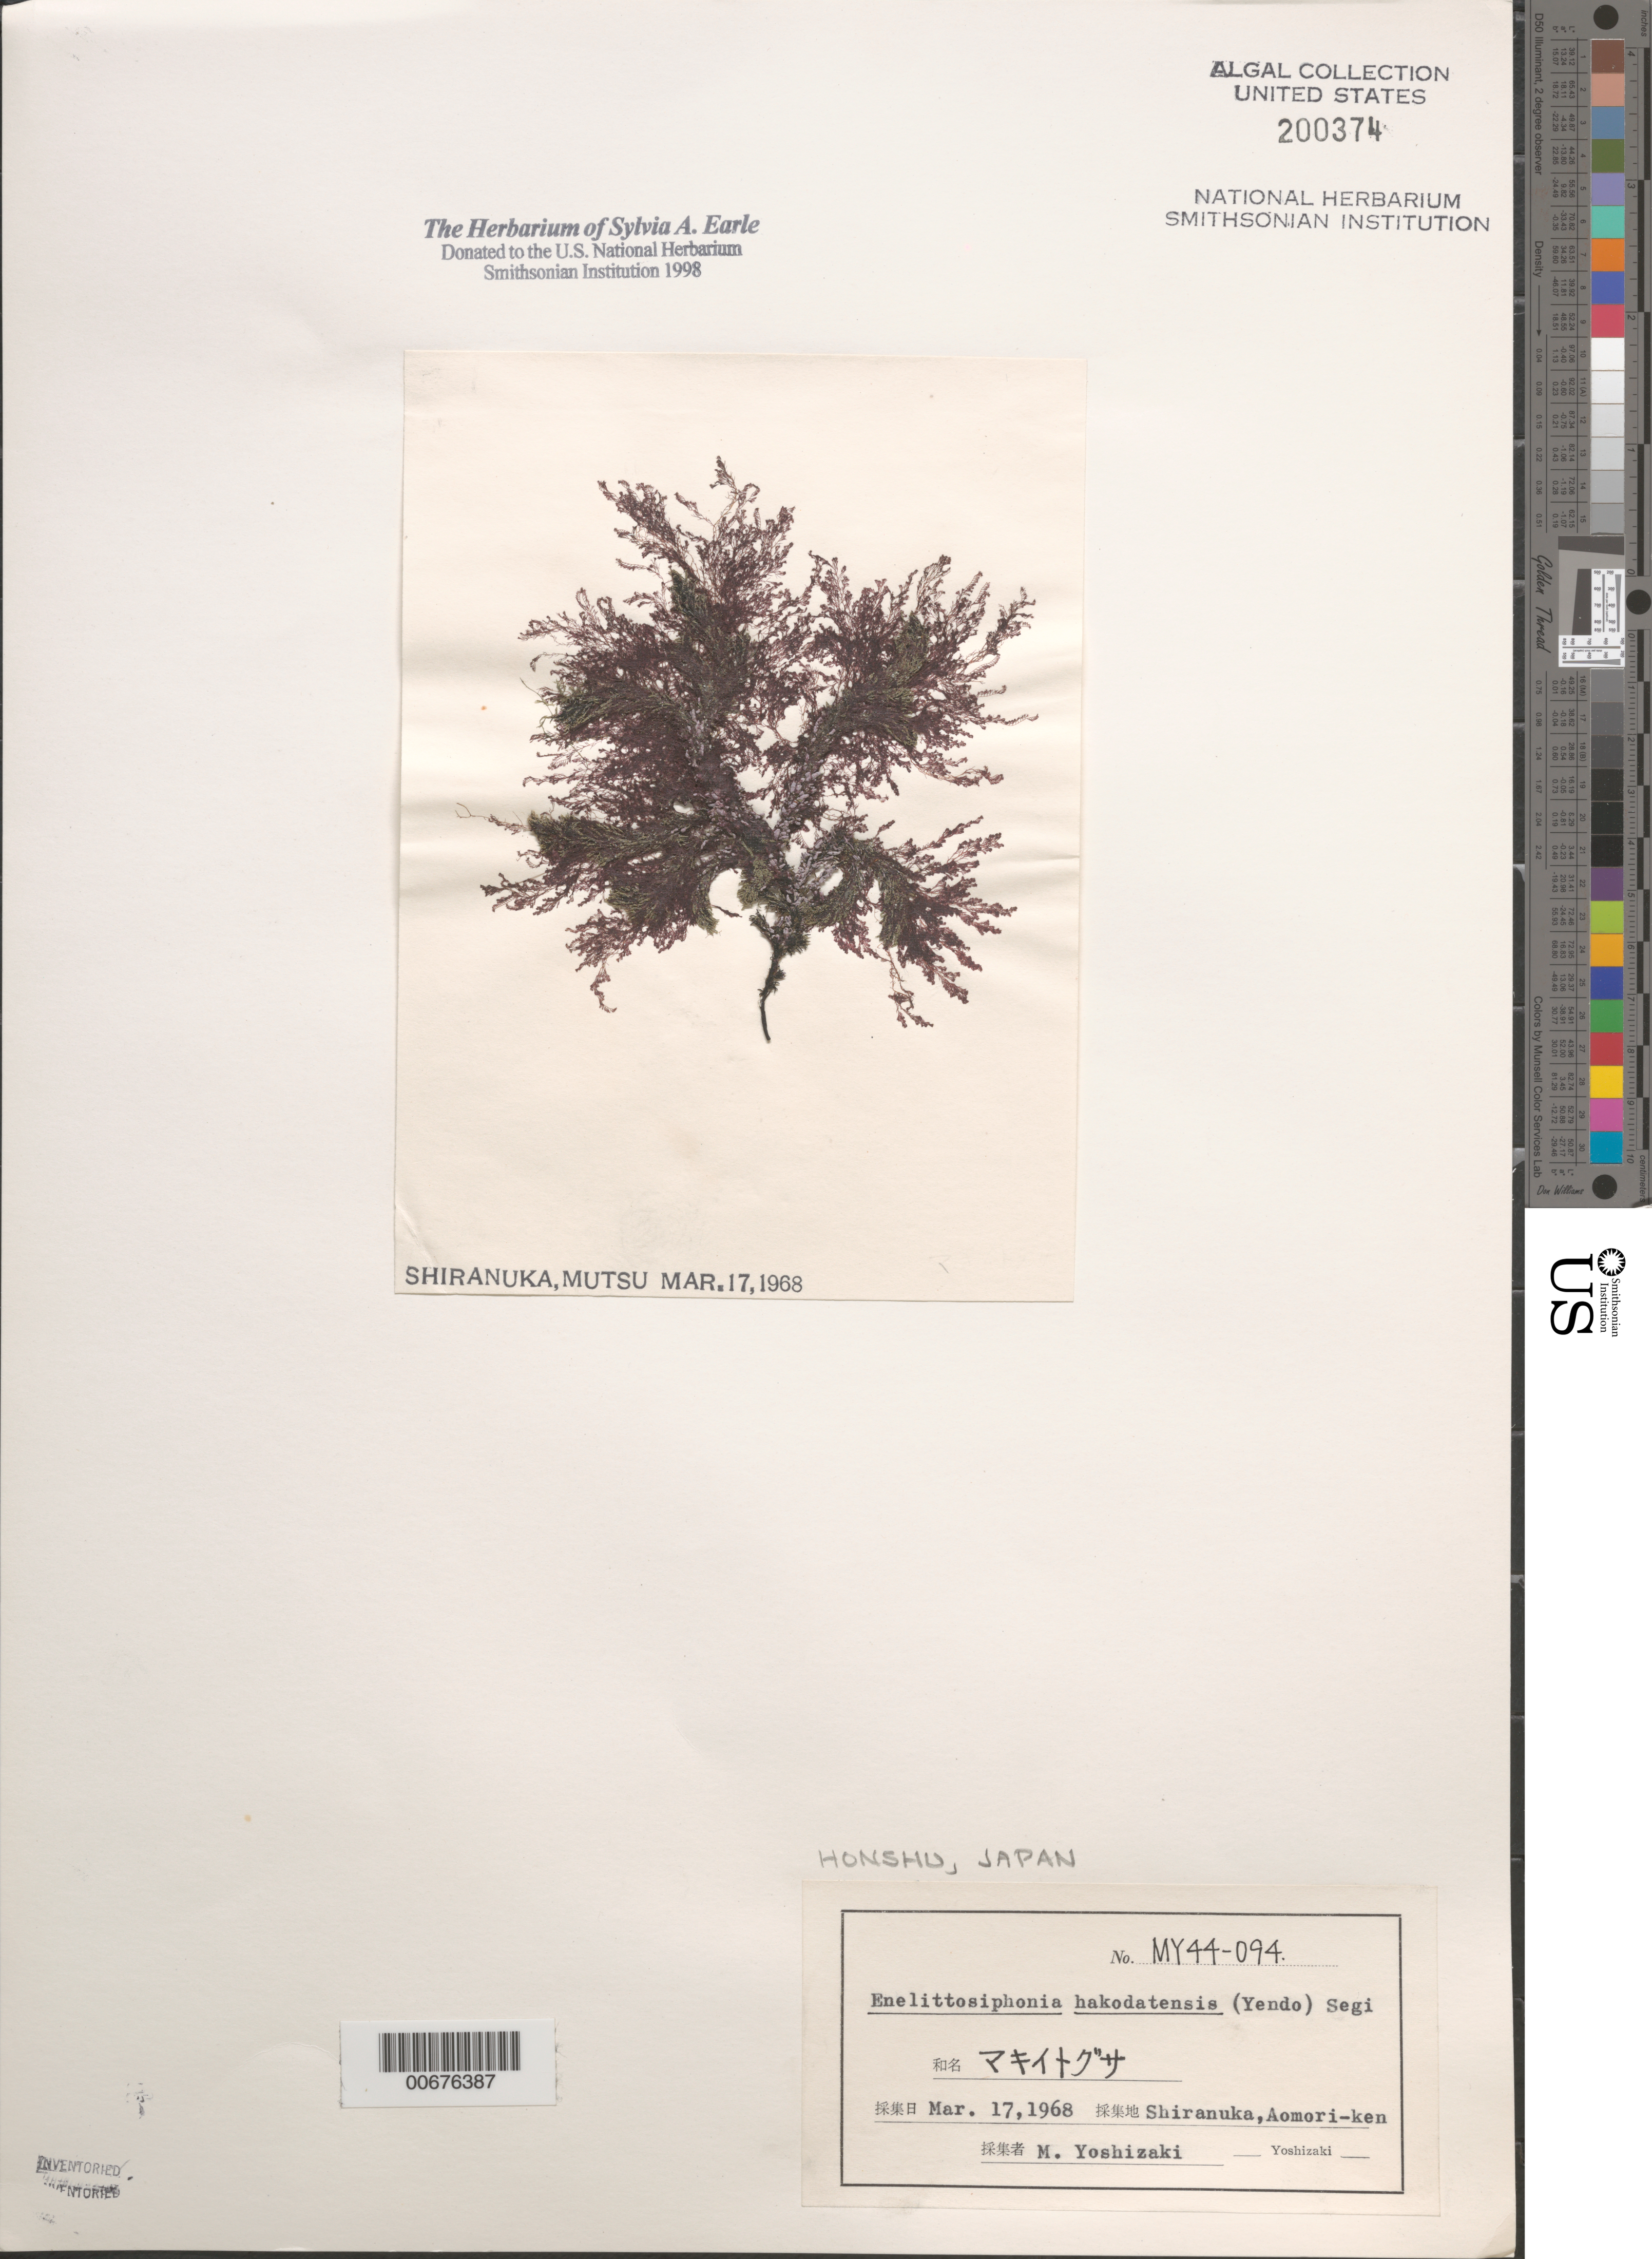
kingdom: Plantae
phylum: Rhodophyta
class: Florideophyceae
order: Ceramiales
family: Rhodomelaceae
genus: Enelittosiphonia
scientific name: Enelittosiphonia hakodatensis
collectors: M. Yoshizaki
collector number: MY44-094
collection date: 1968-03-17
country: Japan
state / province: Aomori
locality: Honshu. Shiranuka, Aomori-ken. Shiranuka, Mutsu.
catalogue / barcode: US 200374